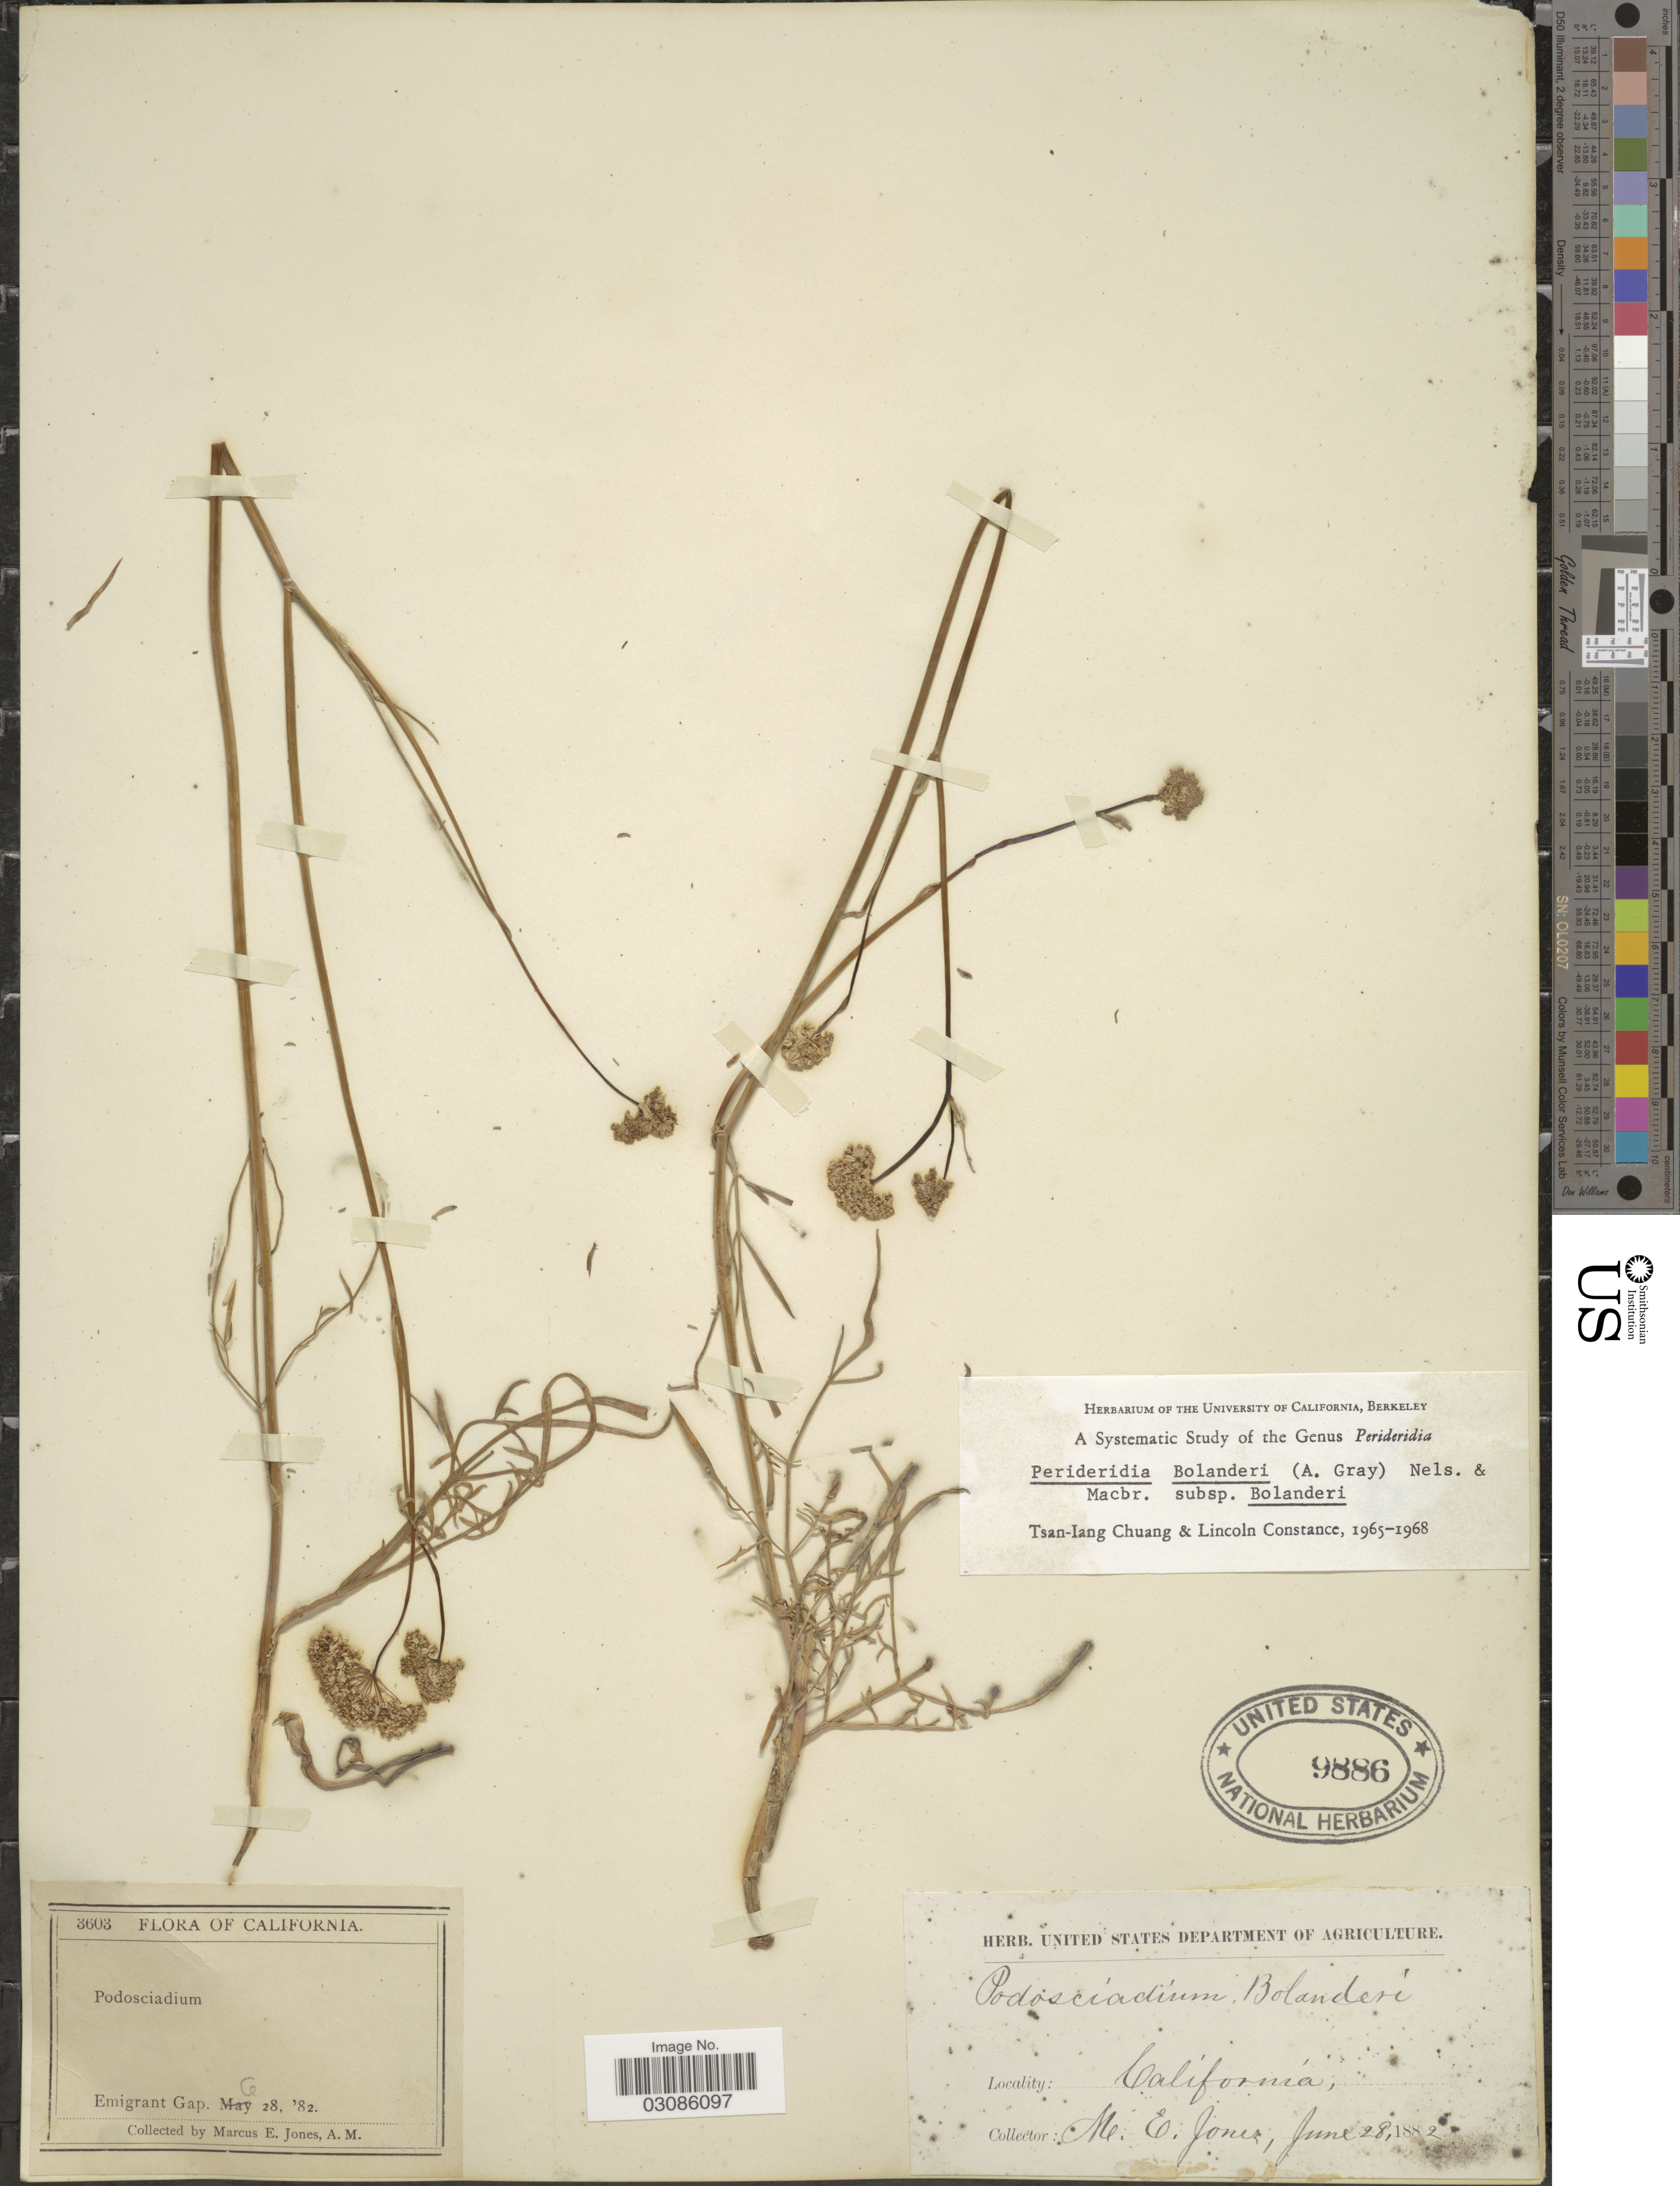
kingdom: Plantae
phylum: Tracheophyta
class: Magnoliopsida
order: Apiales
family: Apiaceae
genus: Perideridia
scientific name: Perideridia bolanderi subsp. bolanderi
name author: (A. Gray) A. Nelson & J.F. Macbr.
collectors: M. E. Jones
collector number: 3603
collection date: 1882-06-28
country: United States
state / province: California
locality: Emigrant Gap.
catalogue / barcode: US 9886